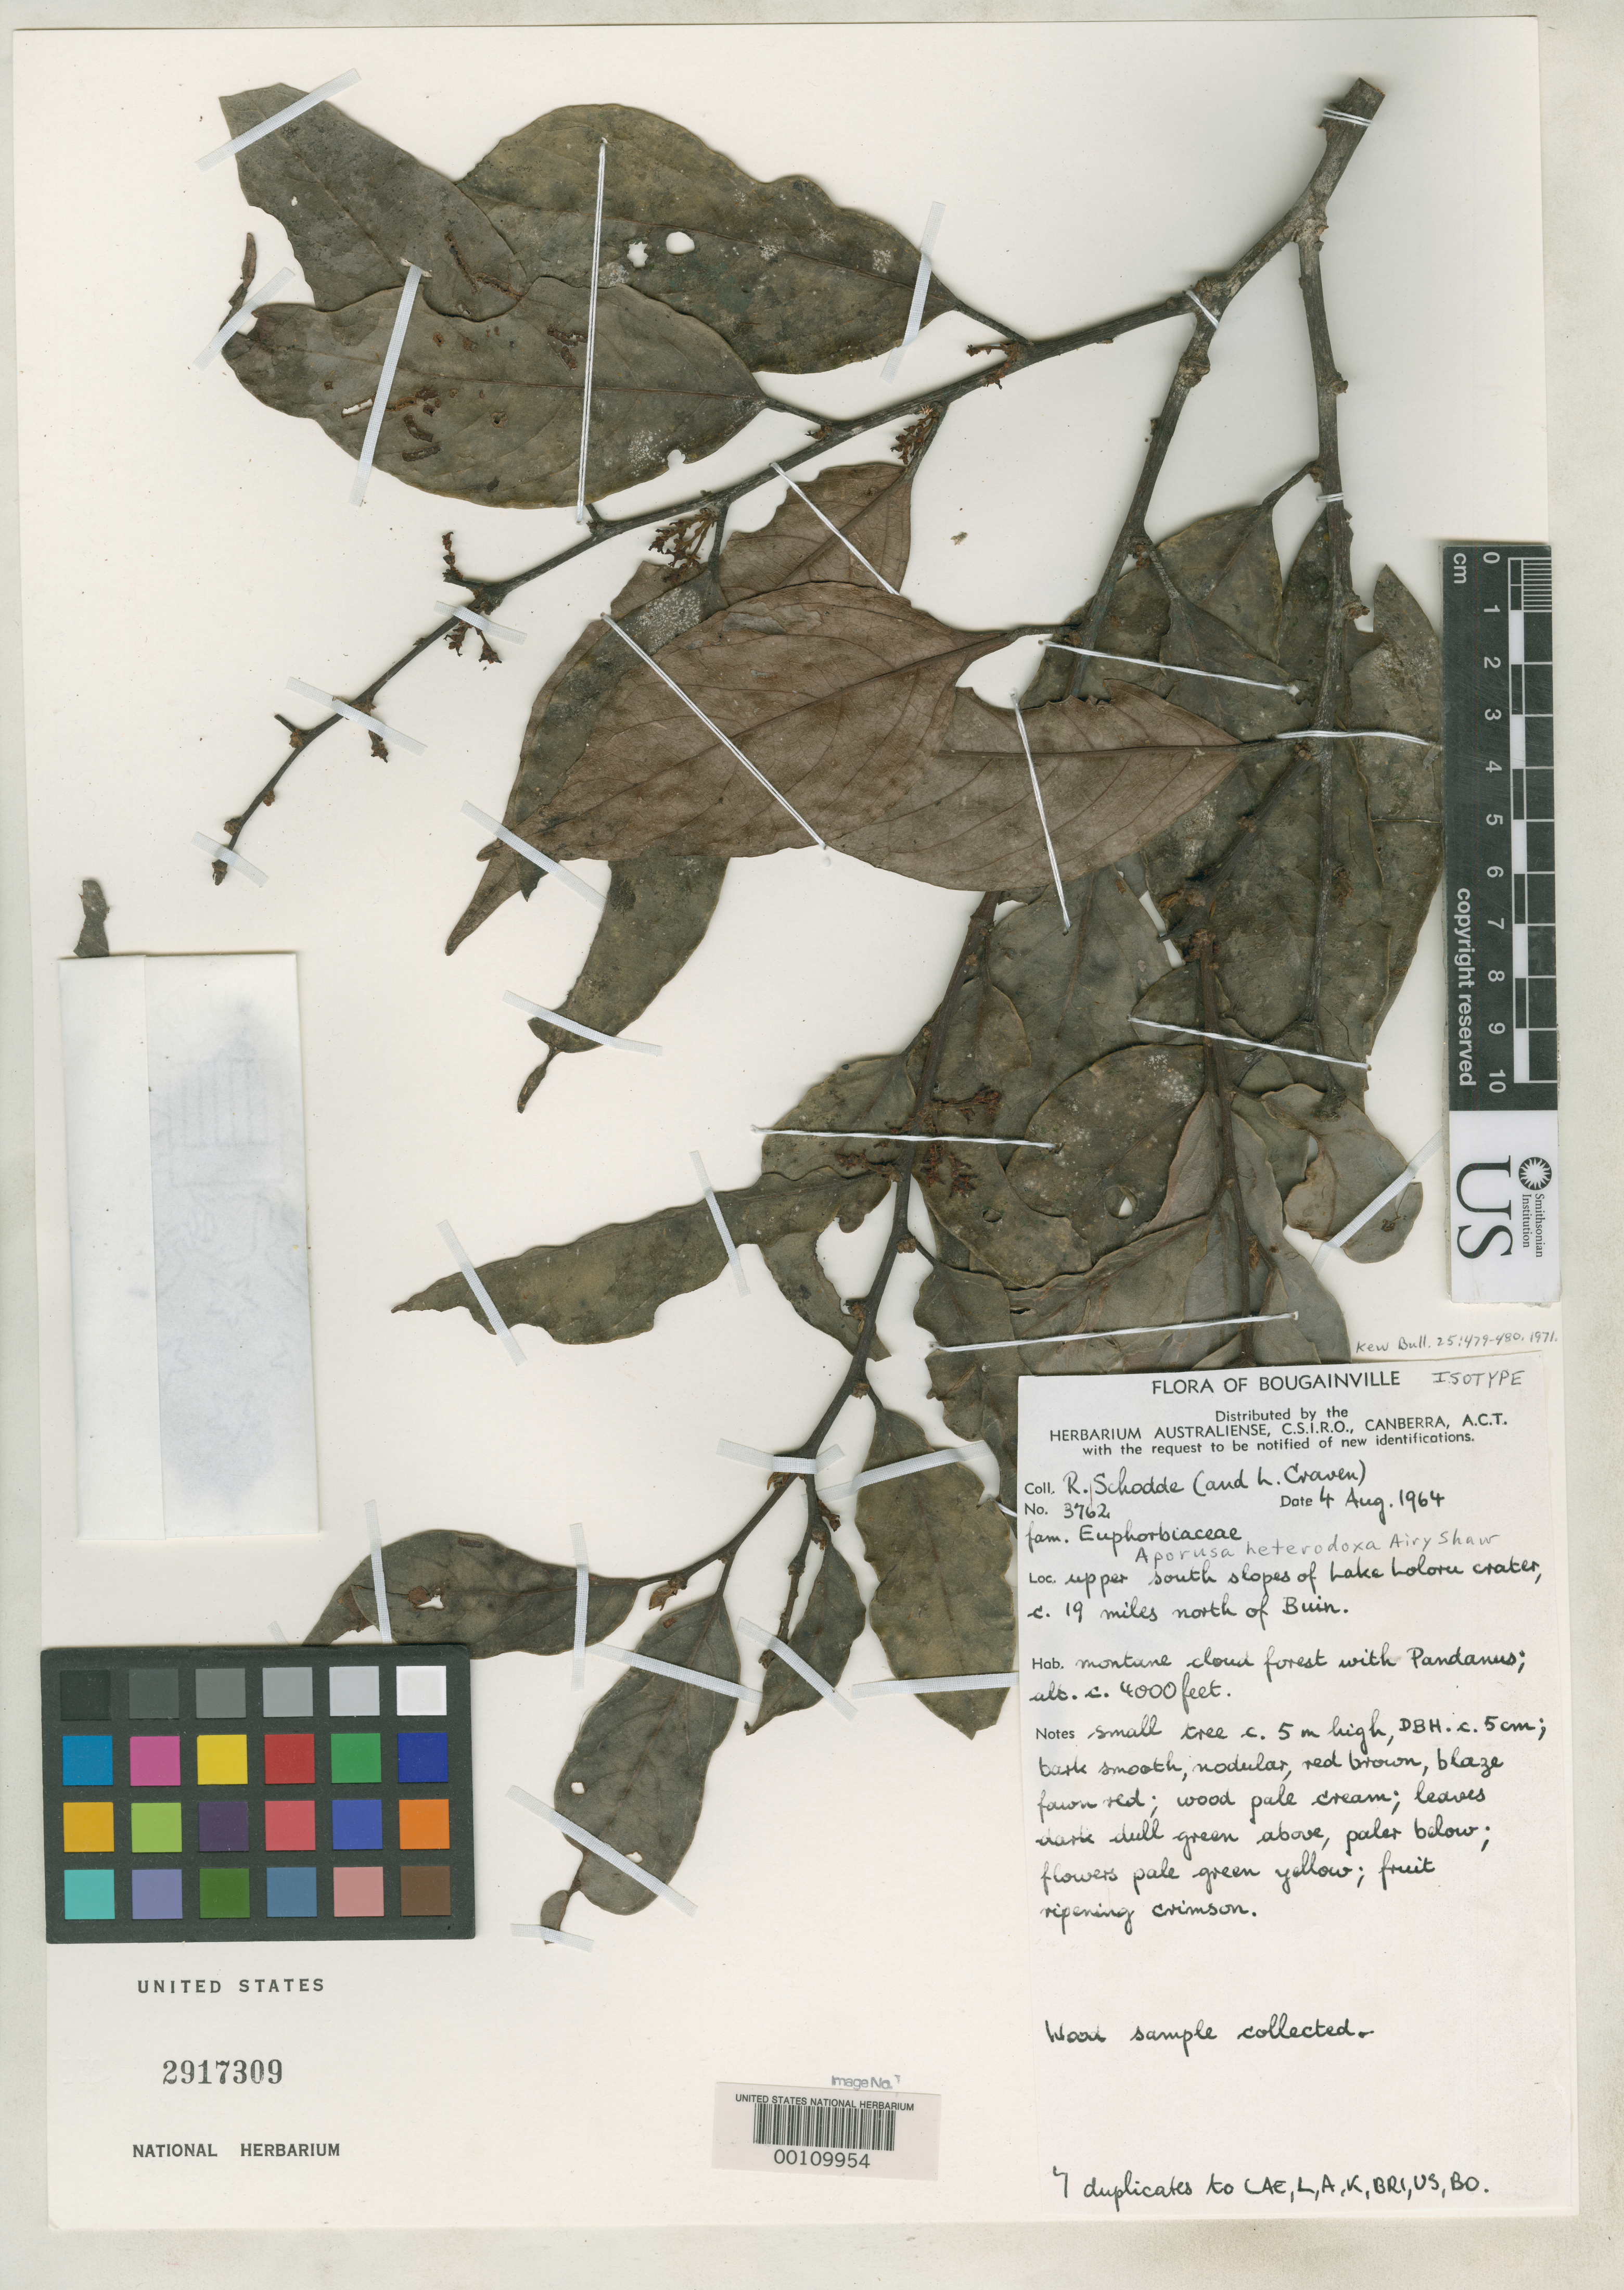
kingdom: Plantae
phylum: Tracheophyta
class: Magnoliopsida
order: Malpighiales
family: Phyllanthaceae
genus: Aporosa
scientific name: Aporosa heterodoxa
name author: Airy Shaw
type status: Isotype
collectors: R. Schodde & L. A. Craven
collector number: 3762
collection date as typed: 04 Aug 1964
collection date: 1964-08-04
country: Papua New Guinea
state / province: Bougainville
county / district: Buin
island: Bougainville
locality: Lake Loloru crater, N. f Buin. [= N of Buin?].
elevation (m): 1219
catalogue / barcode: US 2917309